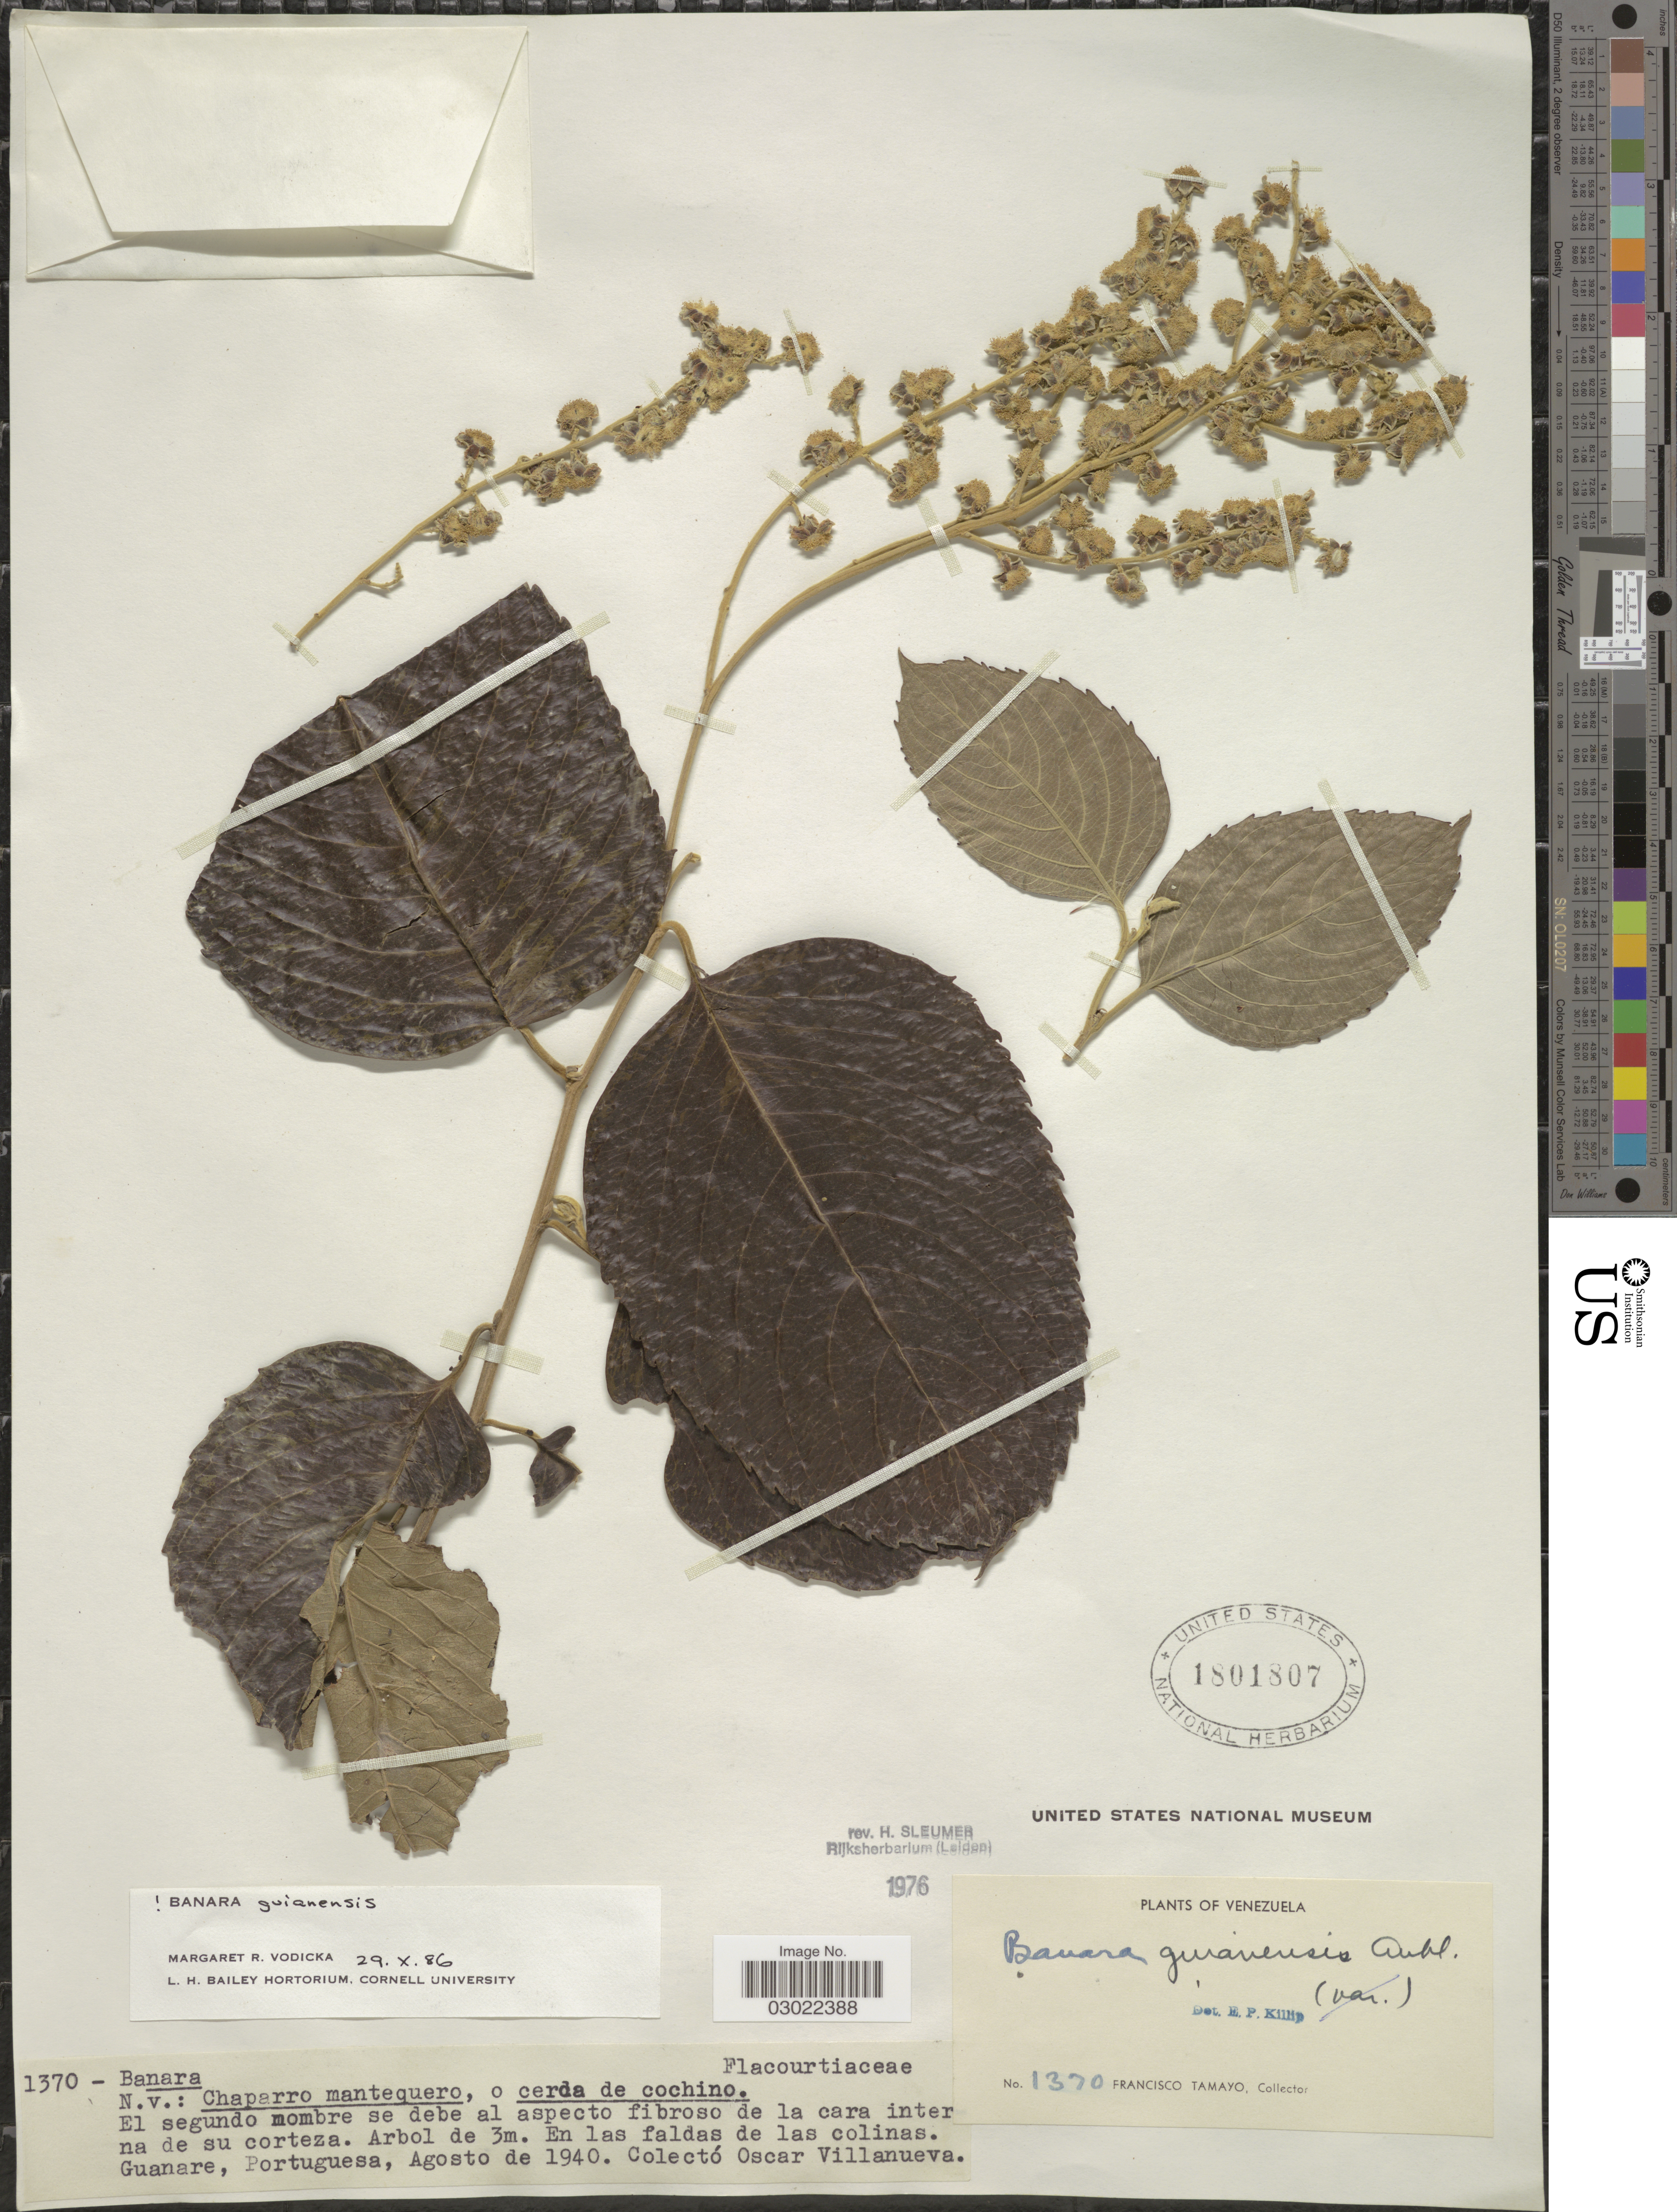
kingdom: Plantae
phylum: Tracheophyta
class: Magnoliopsida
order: Malpighiales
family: Salicaceae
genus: Banara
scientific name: Banara guianensis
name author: Aubl.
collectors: F. Tamayo & O. Villanueva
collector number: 1370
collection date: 1940-08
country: Venezuela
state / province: Portuguesa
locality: Guanare.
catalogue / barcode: US 1801807